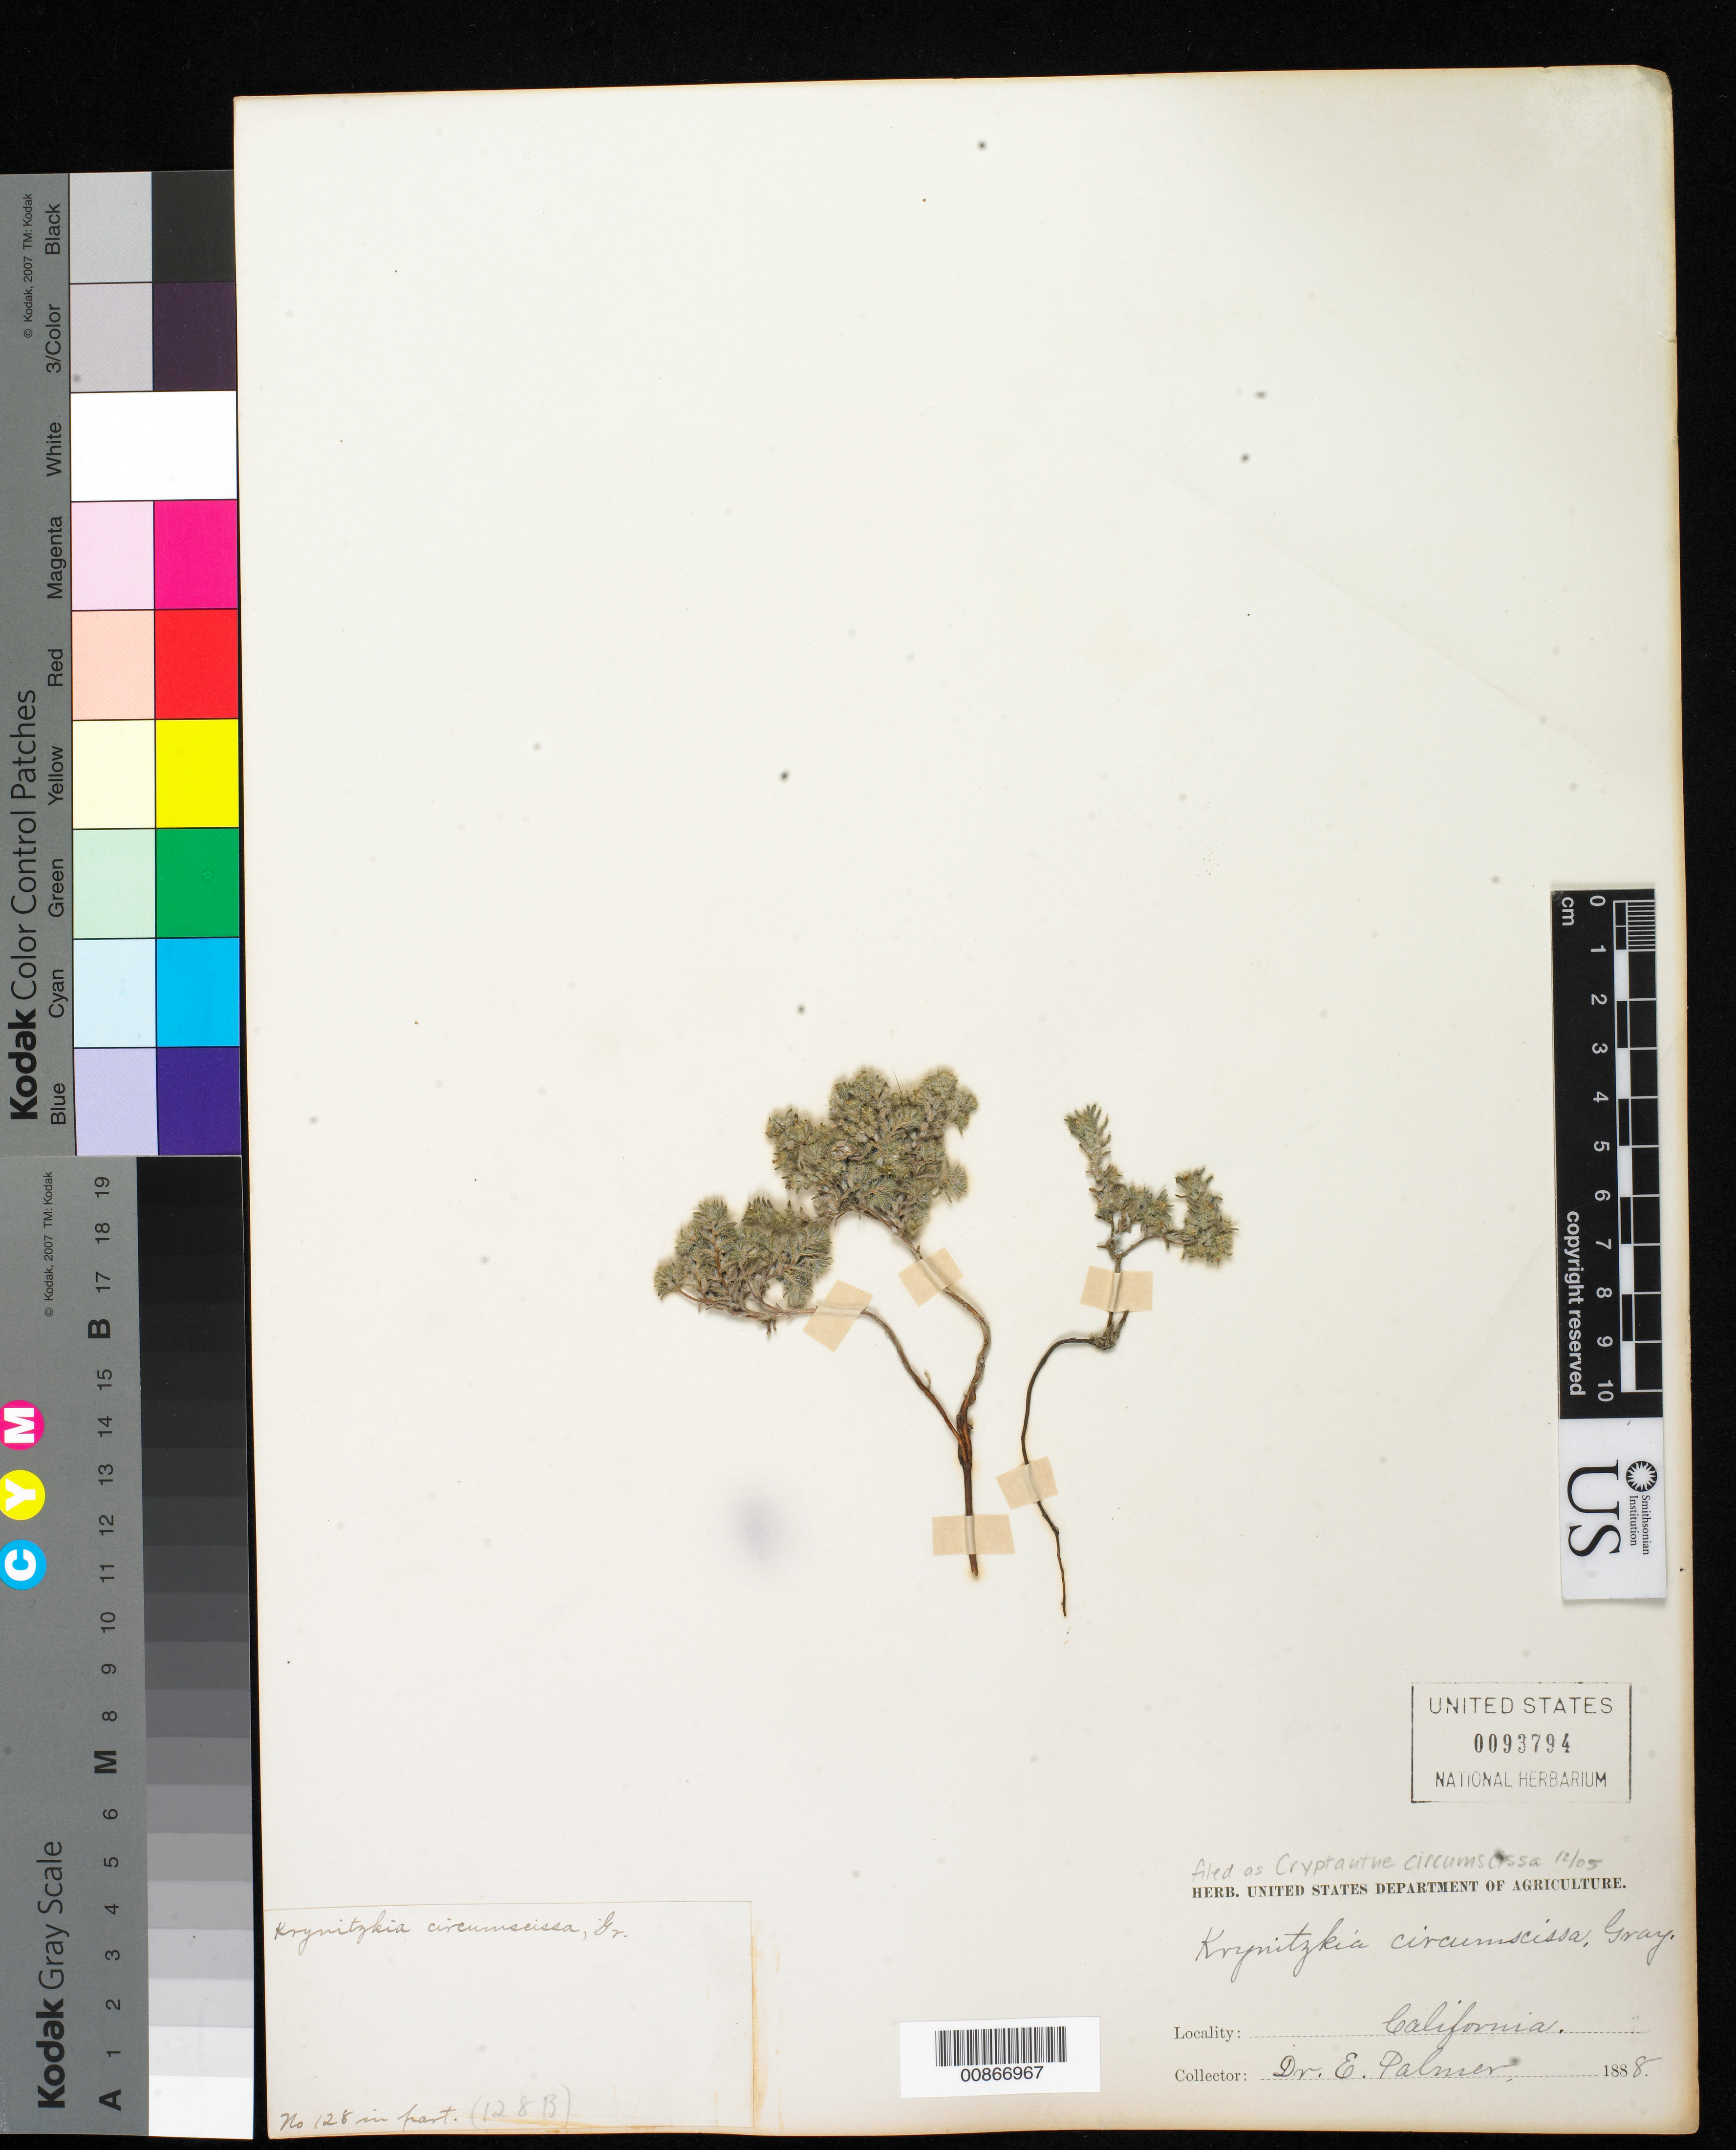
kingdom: Plantae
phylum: Tracheophyta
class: Magnoliopsida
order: Boraginales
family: Boraginaceae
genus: Cryptantha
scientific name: Cryptantha circumscissa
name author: (Hook. & Arn.) I.M. Johnst.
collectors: E. Palmer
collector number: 128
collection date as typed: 1888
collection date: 1888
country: United States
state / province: California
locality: California.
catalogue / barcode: US 93794